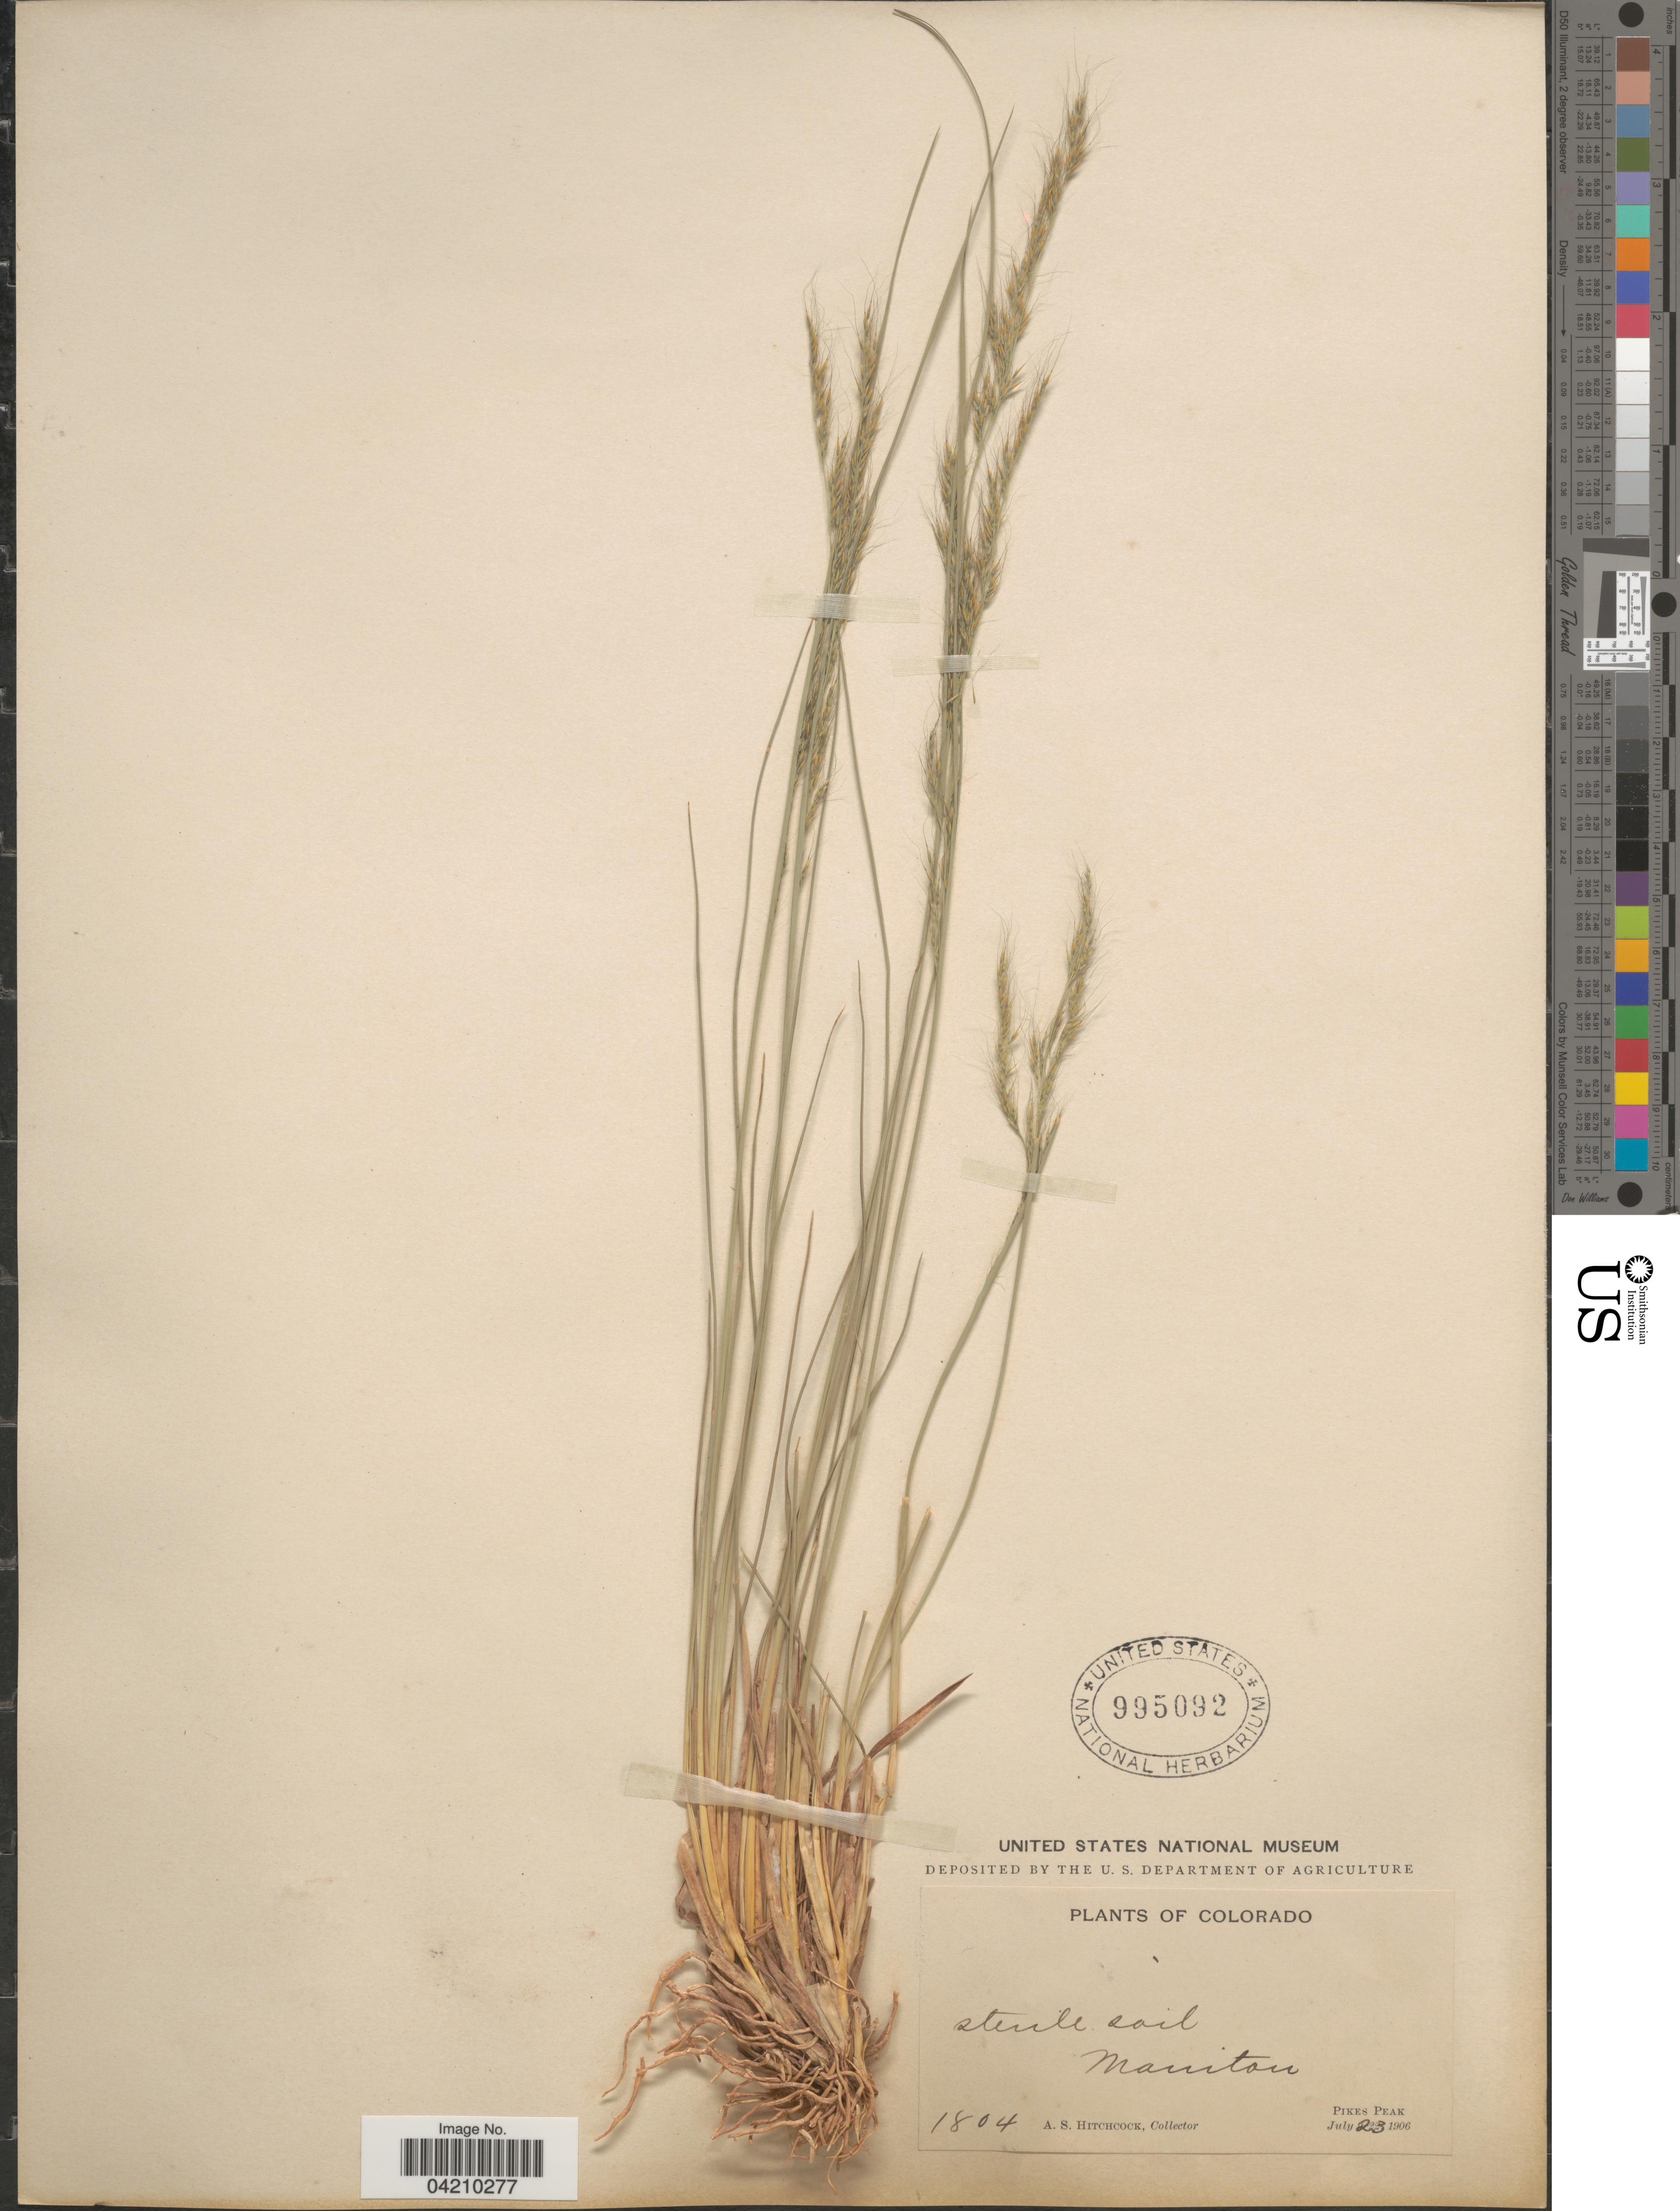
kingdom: Plantae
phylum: Tracheophyta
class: Liliopsida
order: Poales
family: Poaceae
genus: Muhlenbergia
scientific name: Muhlenbergia montana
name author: (Nutt.) Hitchc.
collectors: A. S. Hitchcock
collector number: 1804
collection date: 1906-07-23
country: United States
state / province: Colorado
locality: Manitou. Pikes Peak.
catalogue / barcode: US 995092